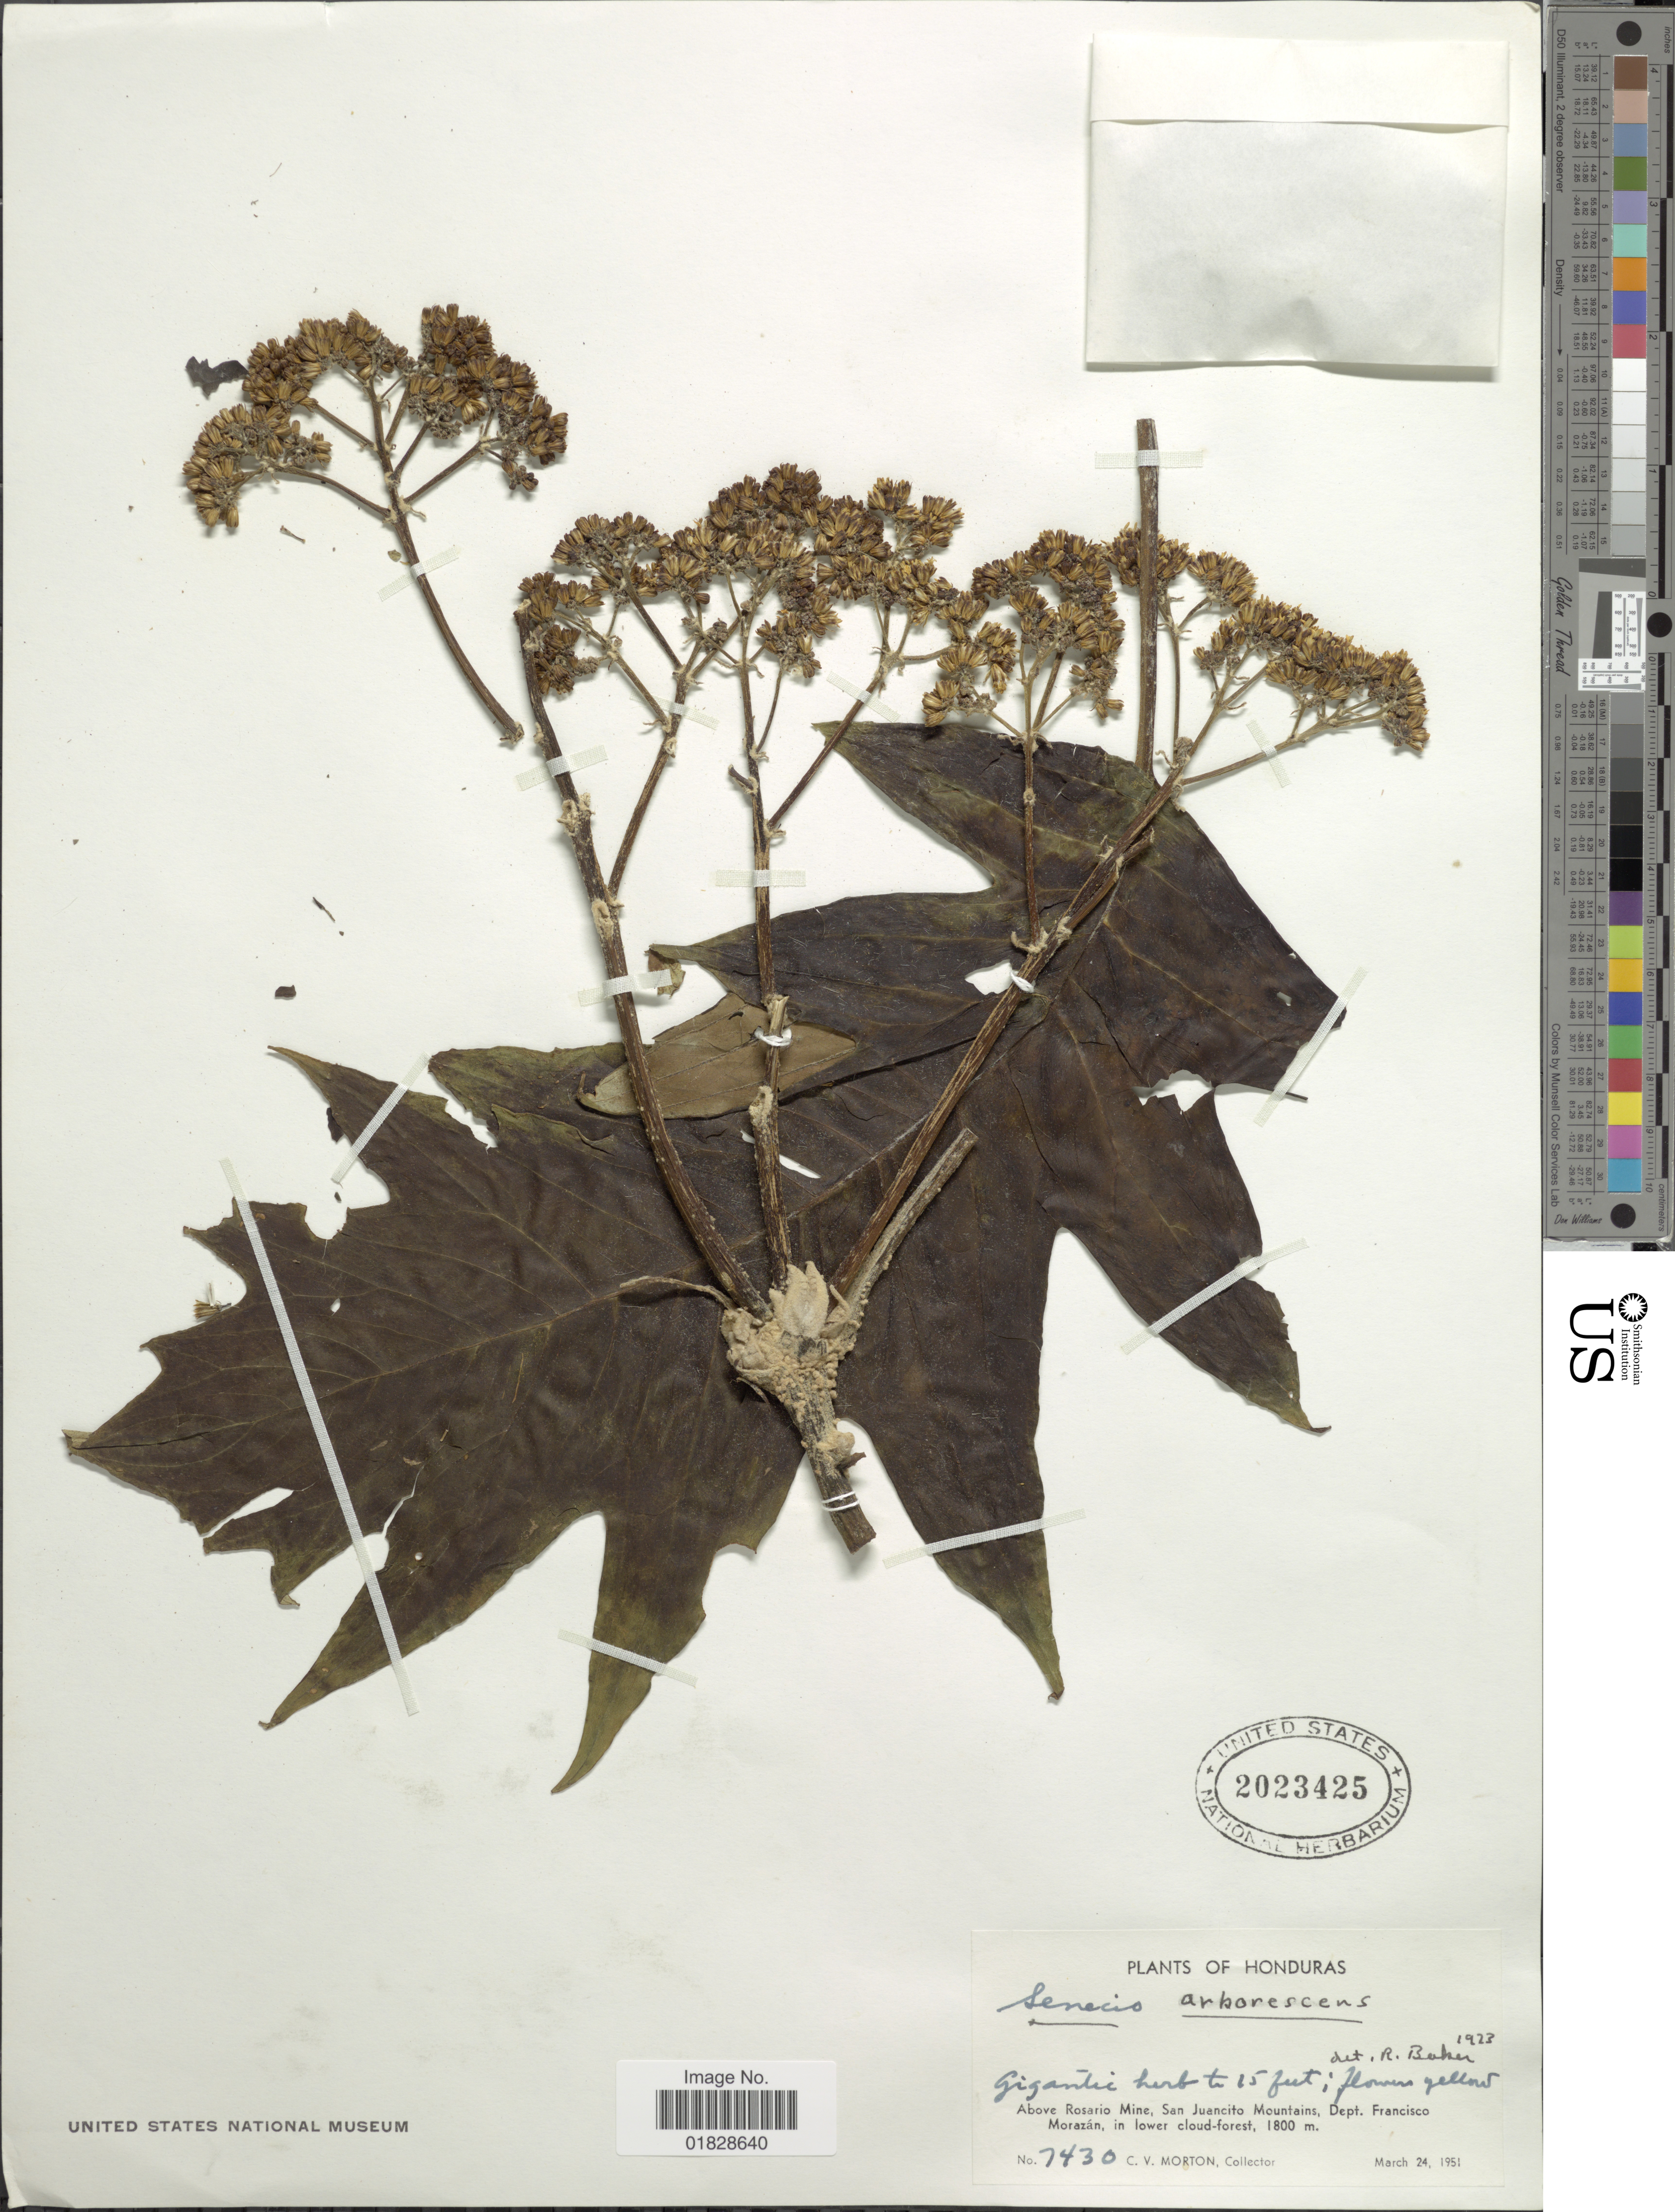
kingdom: Plantae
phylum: Tracheophyta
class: Magnoliopsida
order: Asterales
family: Asteraceae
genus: Telanthophora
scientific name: Telanthophora arborescens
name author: (Steetz) H. Rob. & Brettell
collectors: C. V. Morton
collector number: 7430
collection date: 1951-03-24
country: Honduras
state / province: Fco. Morazán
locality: Above Rosario Mine, San Juancito Mountains, Dept. Francisco Morazán, in lower cloud-forest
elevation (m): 1800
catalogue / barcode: US 2023425